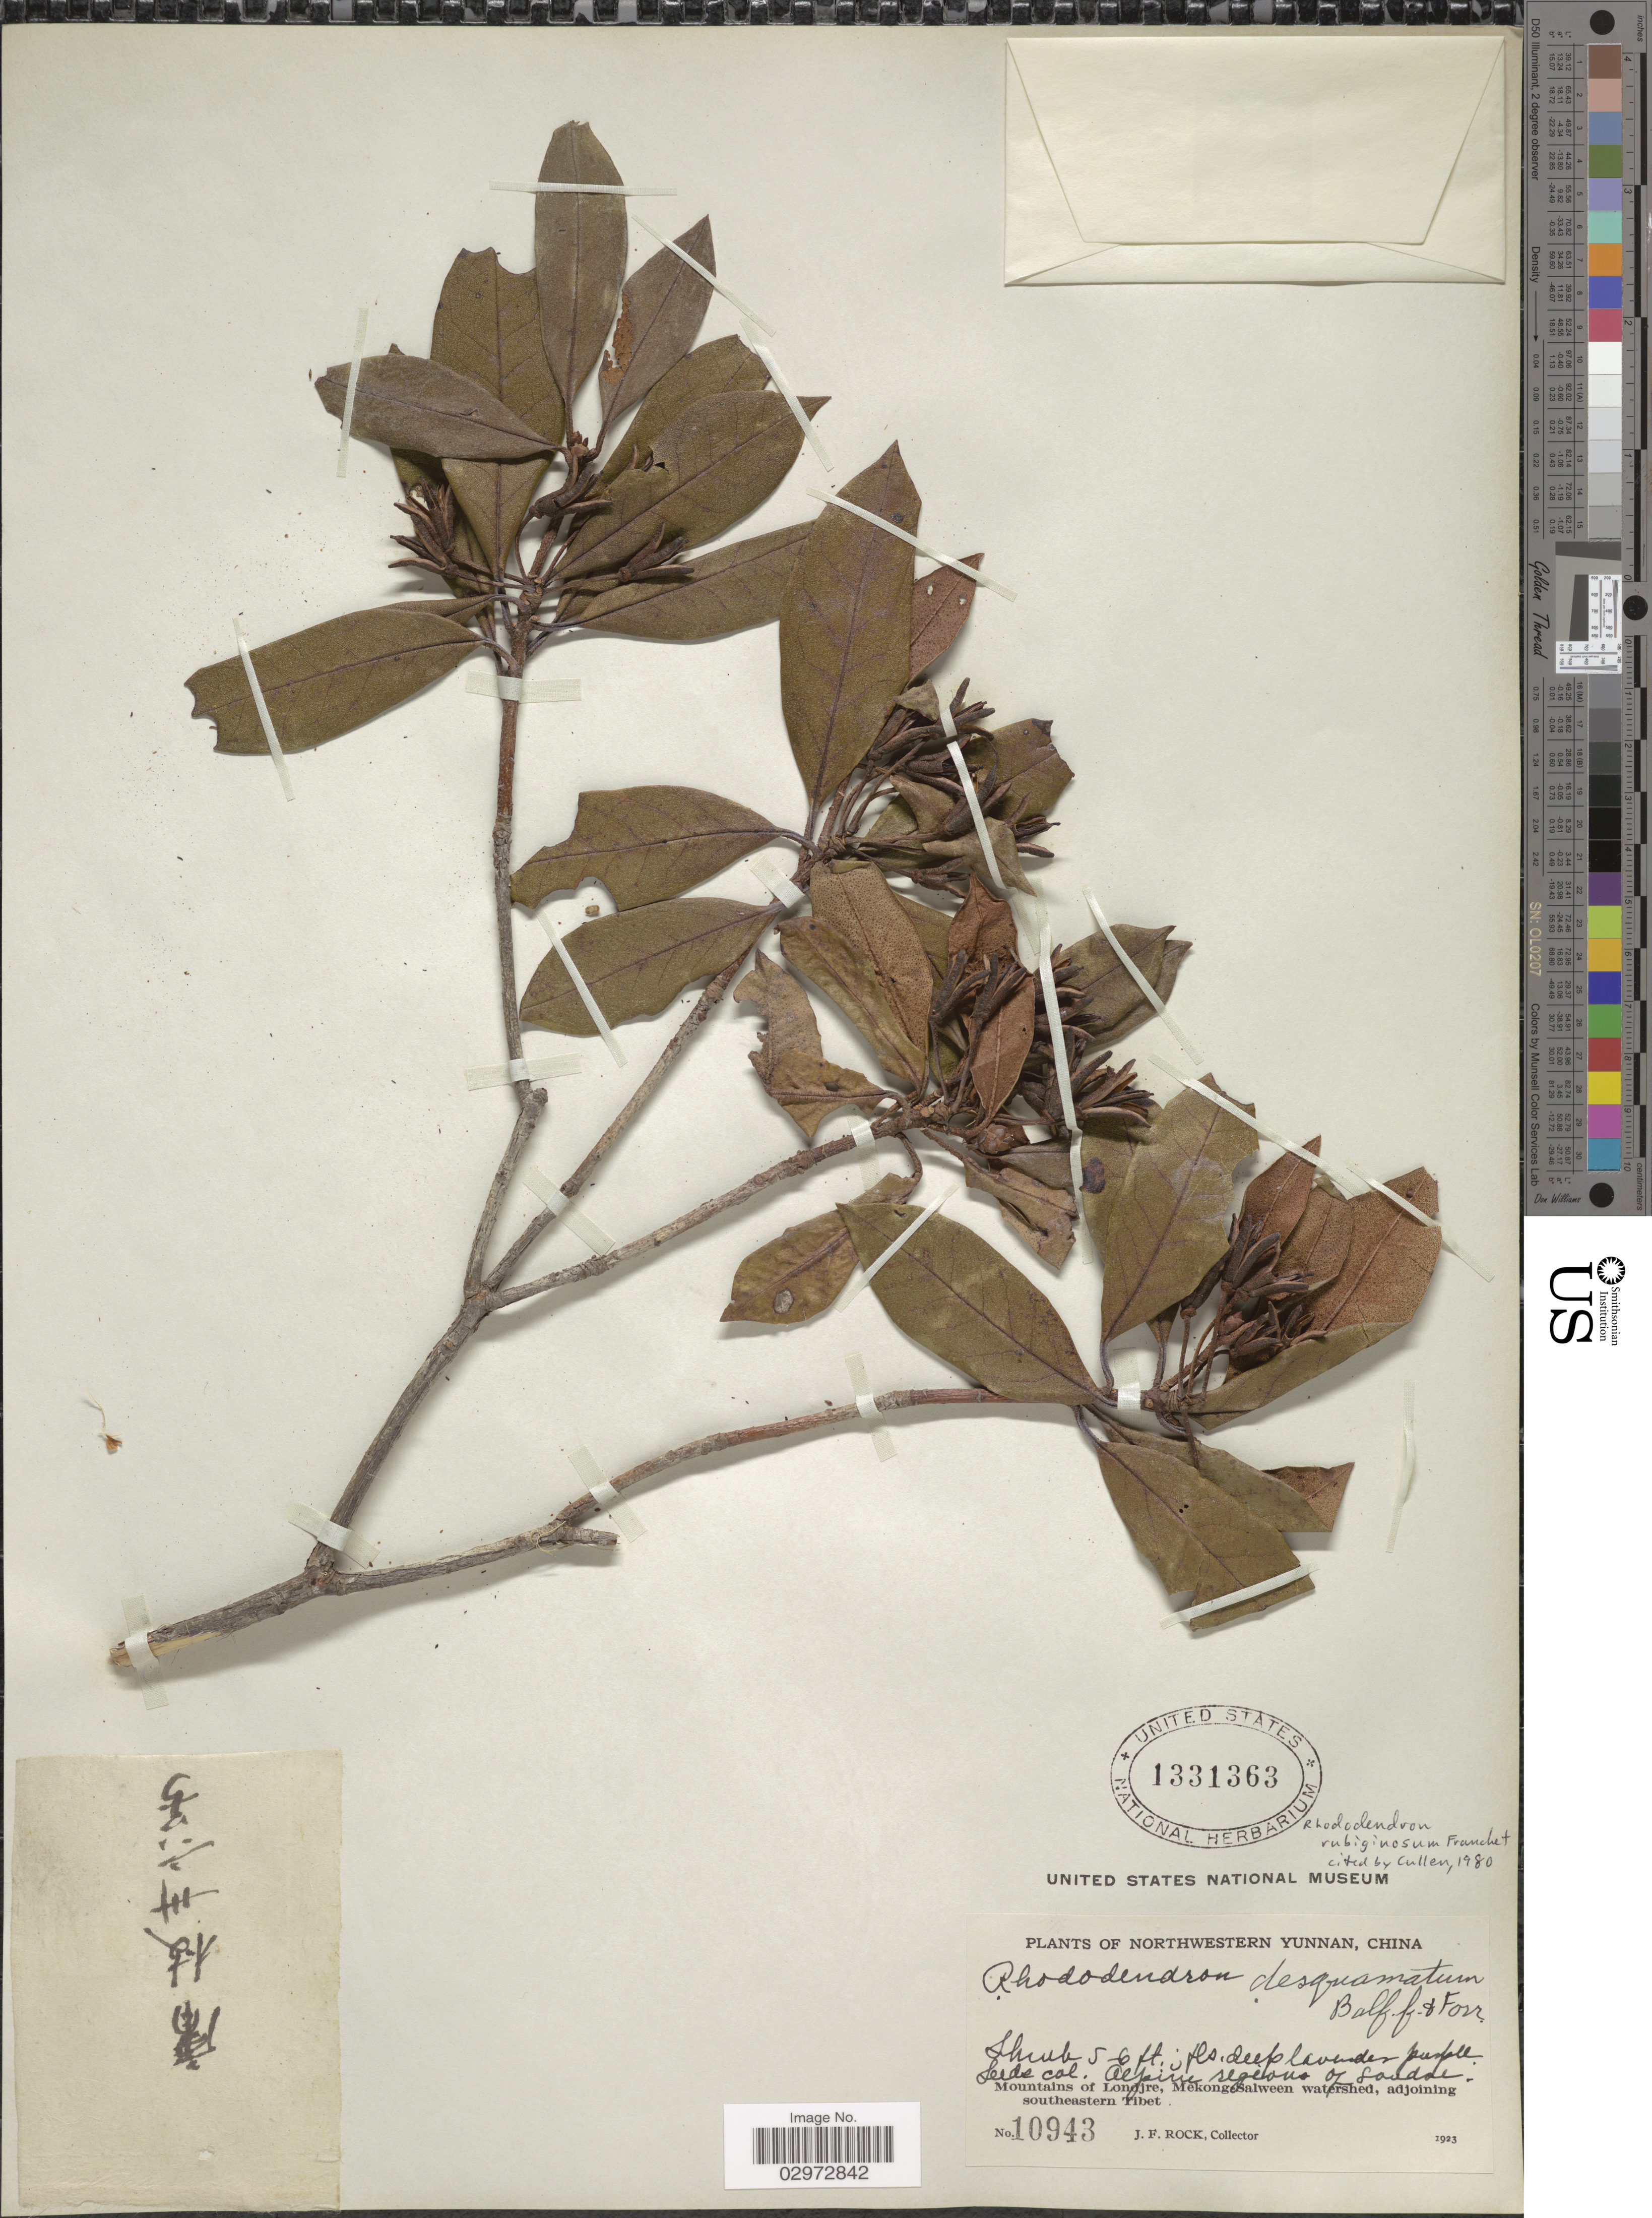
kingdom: Plantae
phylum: Tracheophyta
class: Magnoliopsida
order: Ericales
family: Ericaceae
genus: Rhododendron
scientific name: Rhododendron rubiginosum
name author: Franch.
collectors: J. Rock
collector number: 10943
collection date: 1923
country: China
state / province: Yunnan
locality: Northwestern Yunnan, alpine regions of Londre, Mountains of Londjre, Mekong-Salween watershed, adjoining southeastern Tibet.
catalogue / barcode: US 1331363